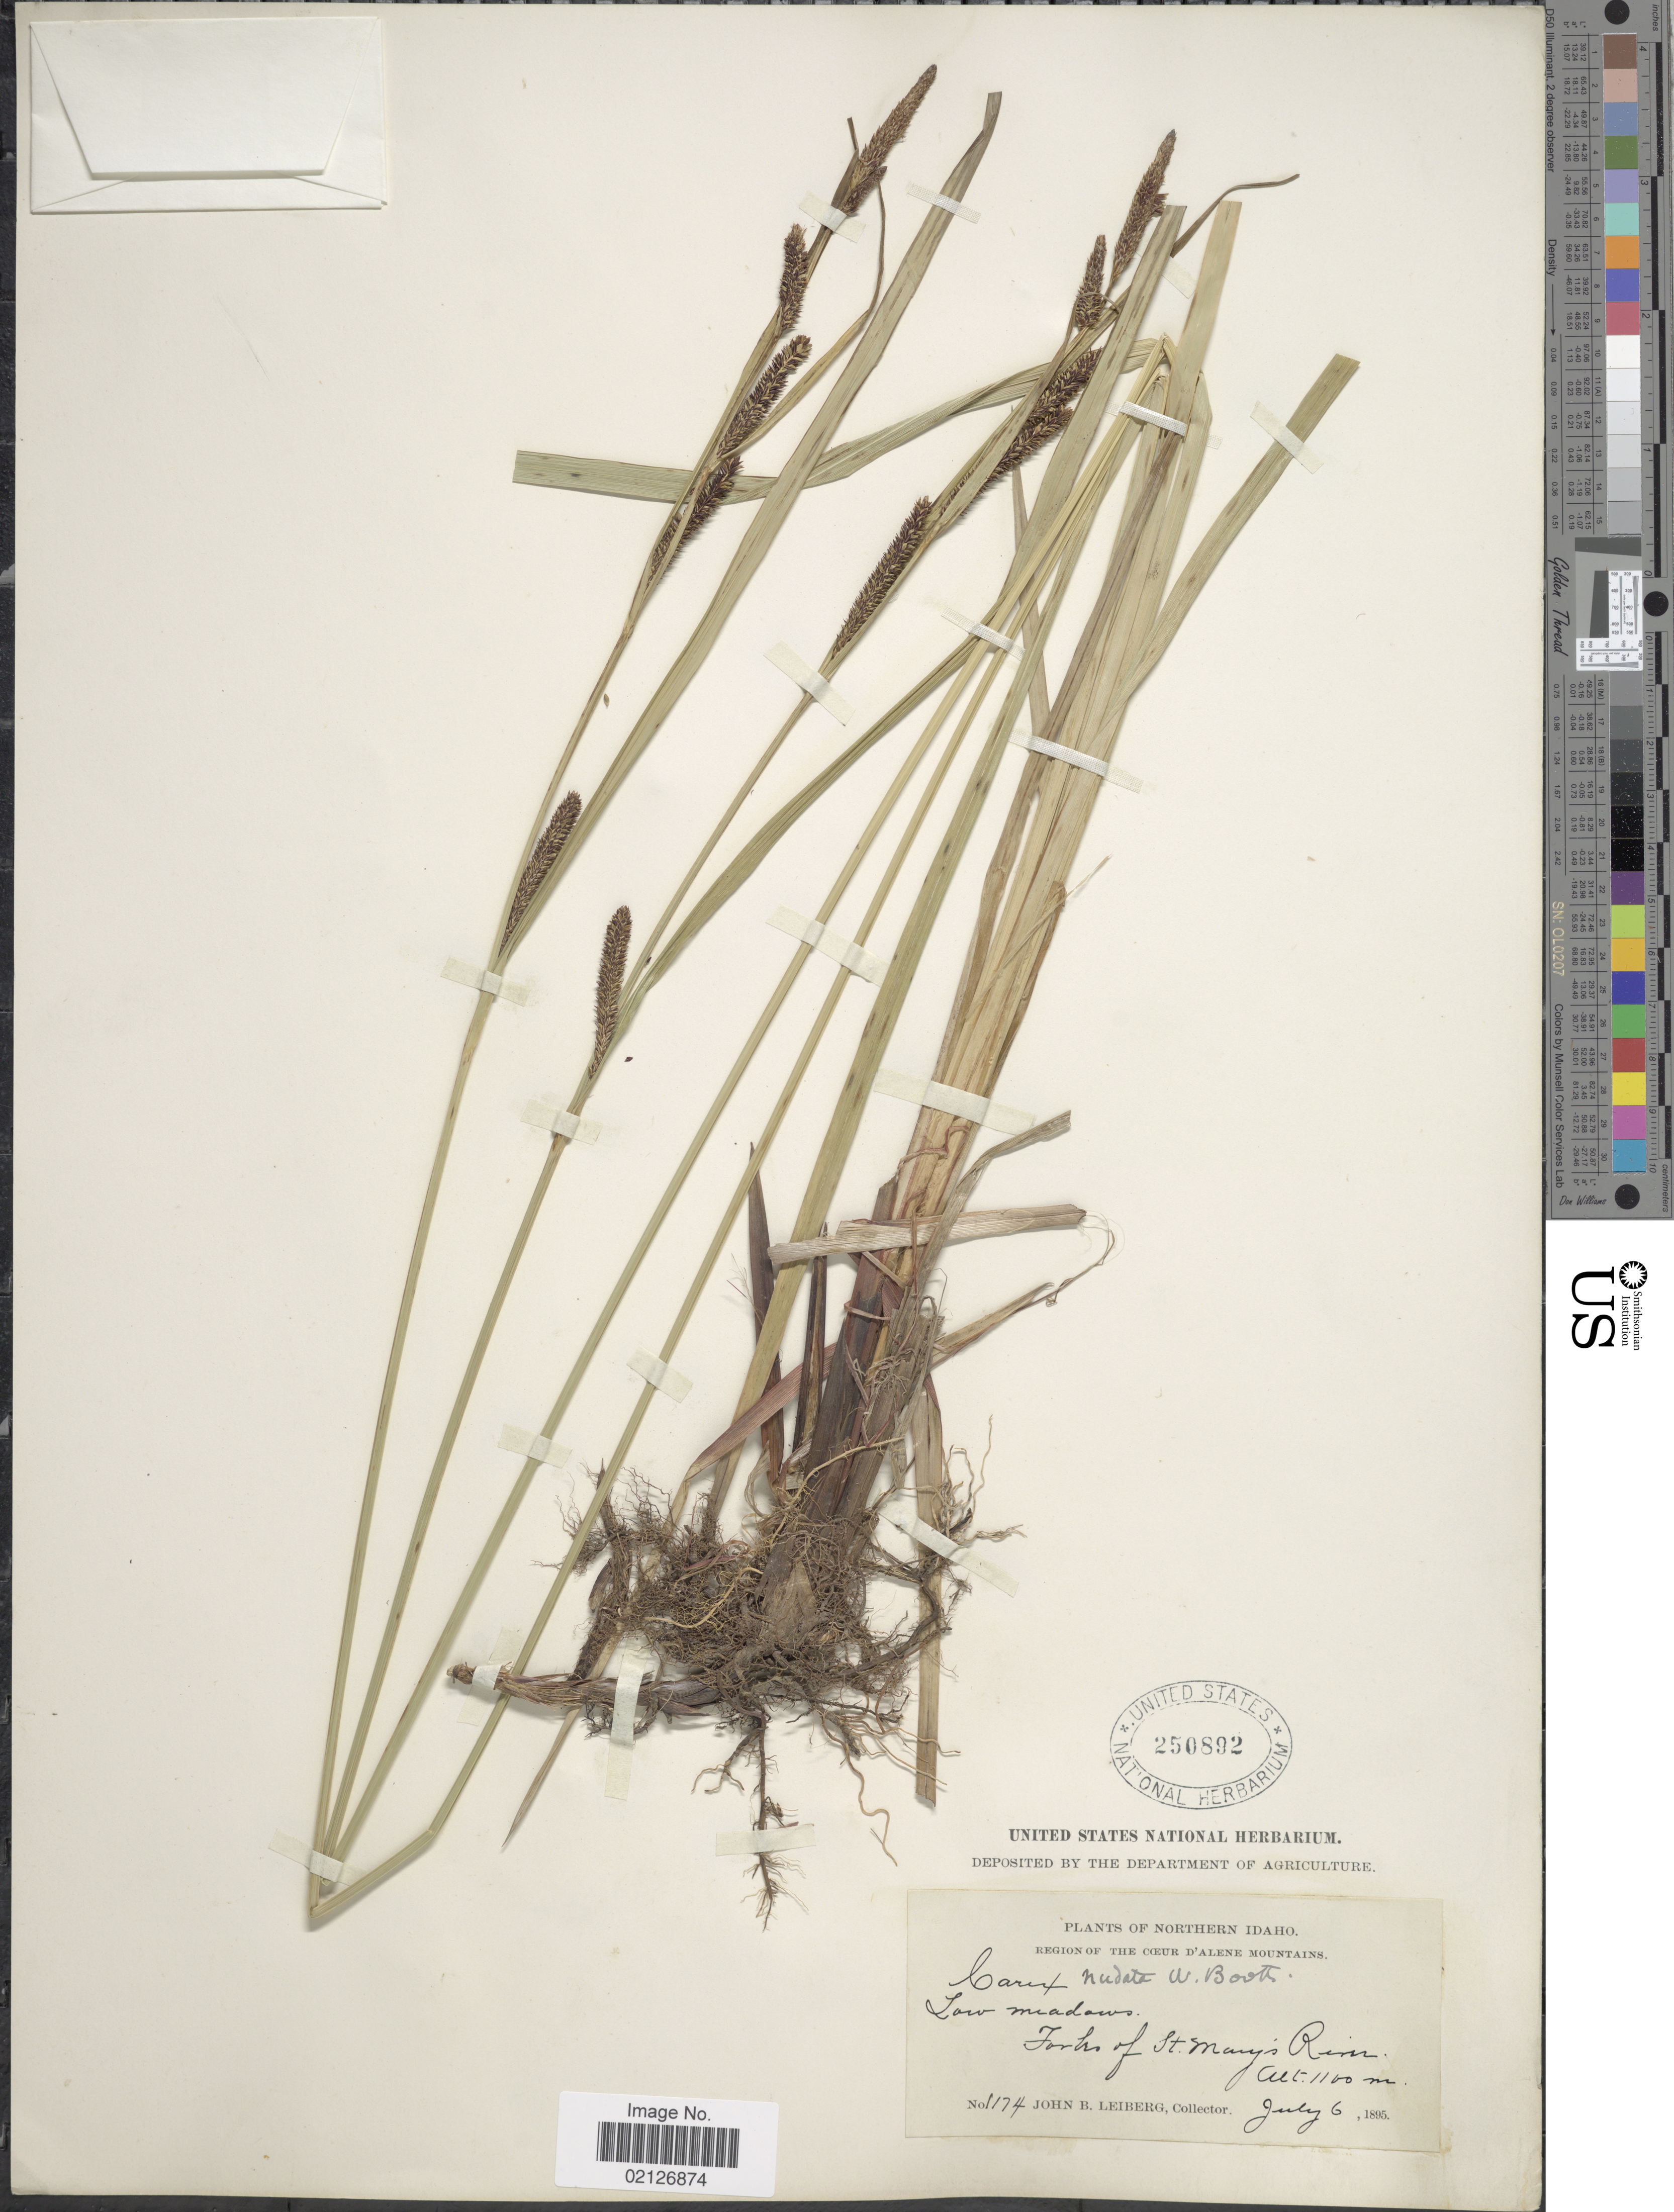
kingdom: Plantae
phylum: Tracheophyta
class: Liliopsida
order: Poales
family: Cyperaceae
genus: Carex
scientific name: Carex nudata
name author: W. Boott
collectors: J. B. Leiberg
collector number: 1174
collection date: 1895-07-06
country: United States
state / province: Idaho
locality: Northern Idaho, low meadows, forks of St. Mary's River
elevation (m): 1100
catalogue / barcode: US 250892